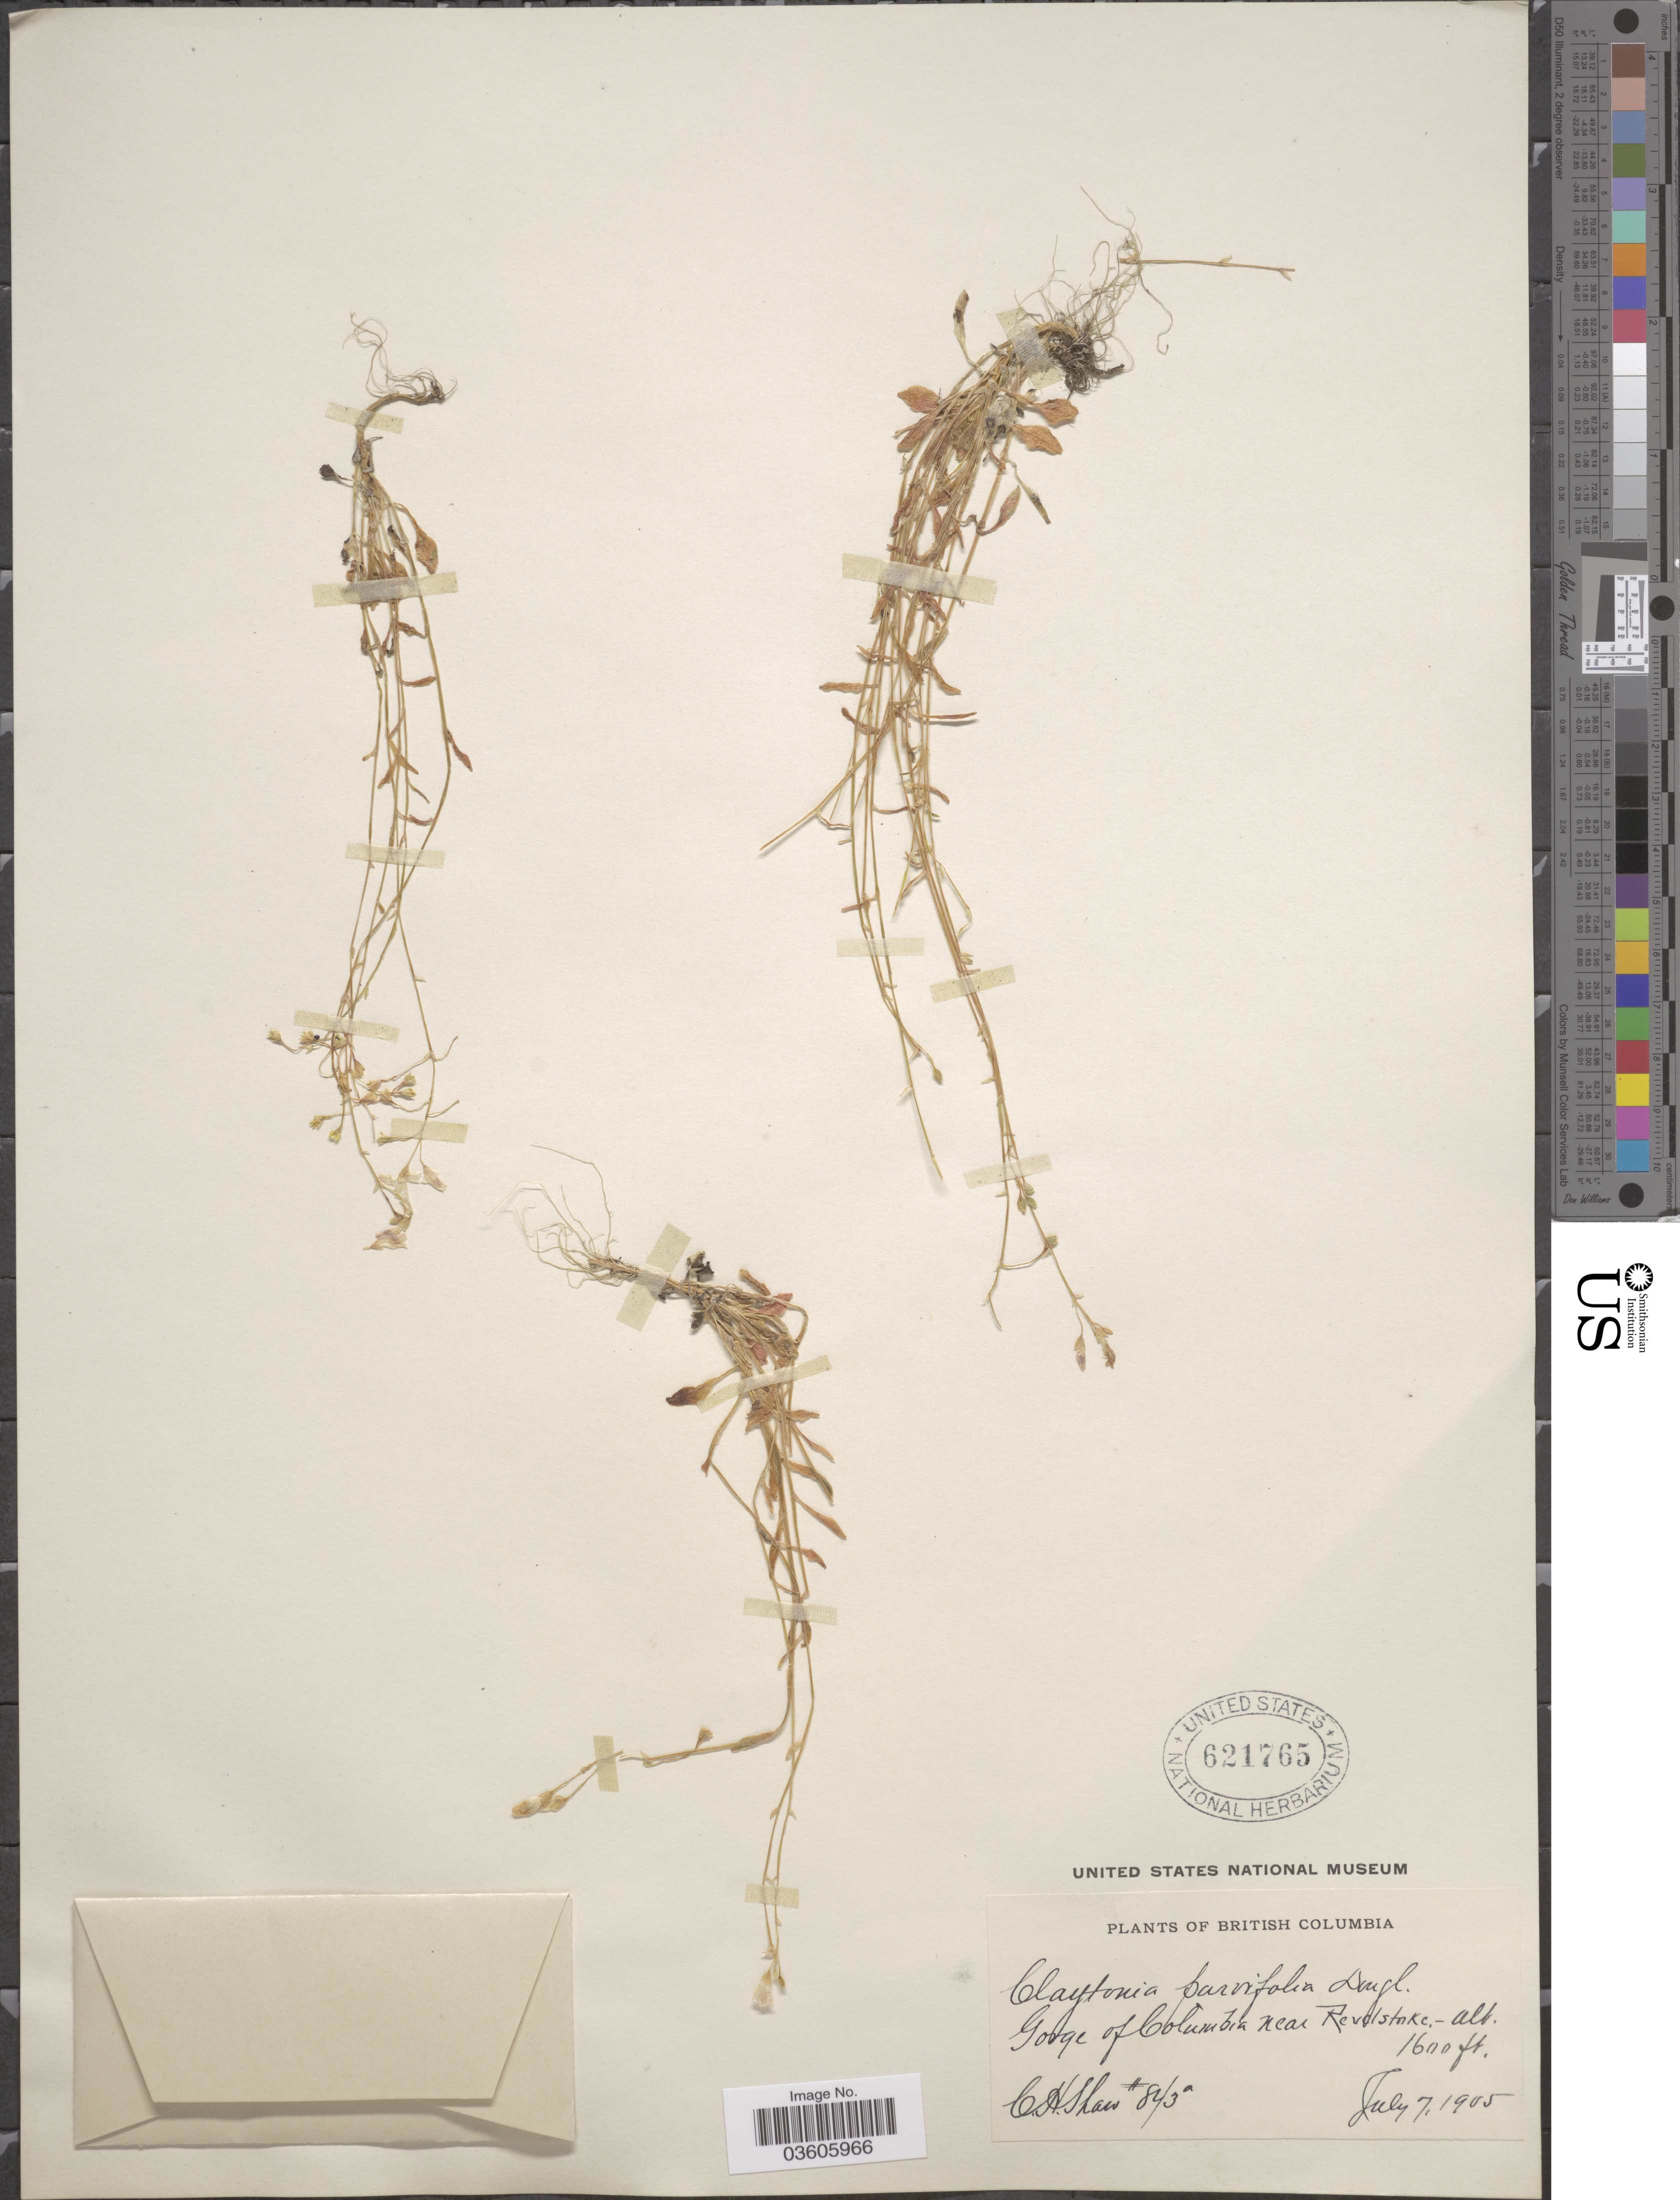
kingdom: Plantae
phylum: Tracheophyta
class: Magnoliopsida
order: Caryophyllales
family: Montiaceae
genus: Montia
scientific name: Montia parvifolia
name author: (Moc. ex DC.) Greene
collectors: C. H. Shaw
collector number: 843a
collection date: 1905-07-07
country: Canada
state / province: British Columbia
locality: Gorge of Columbia near Revelstoke.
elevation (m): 488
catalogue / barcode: US 621765